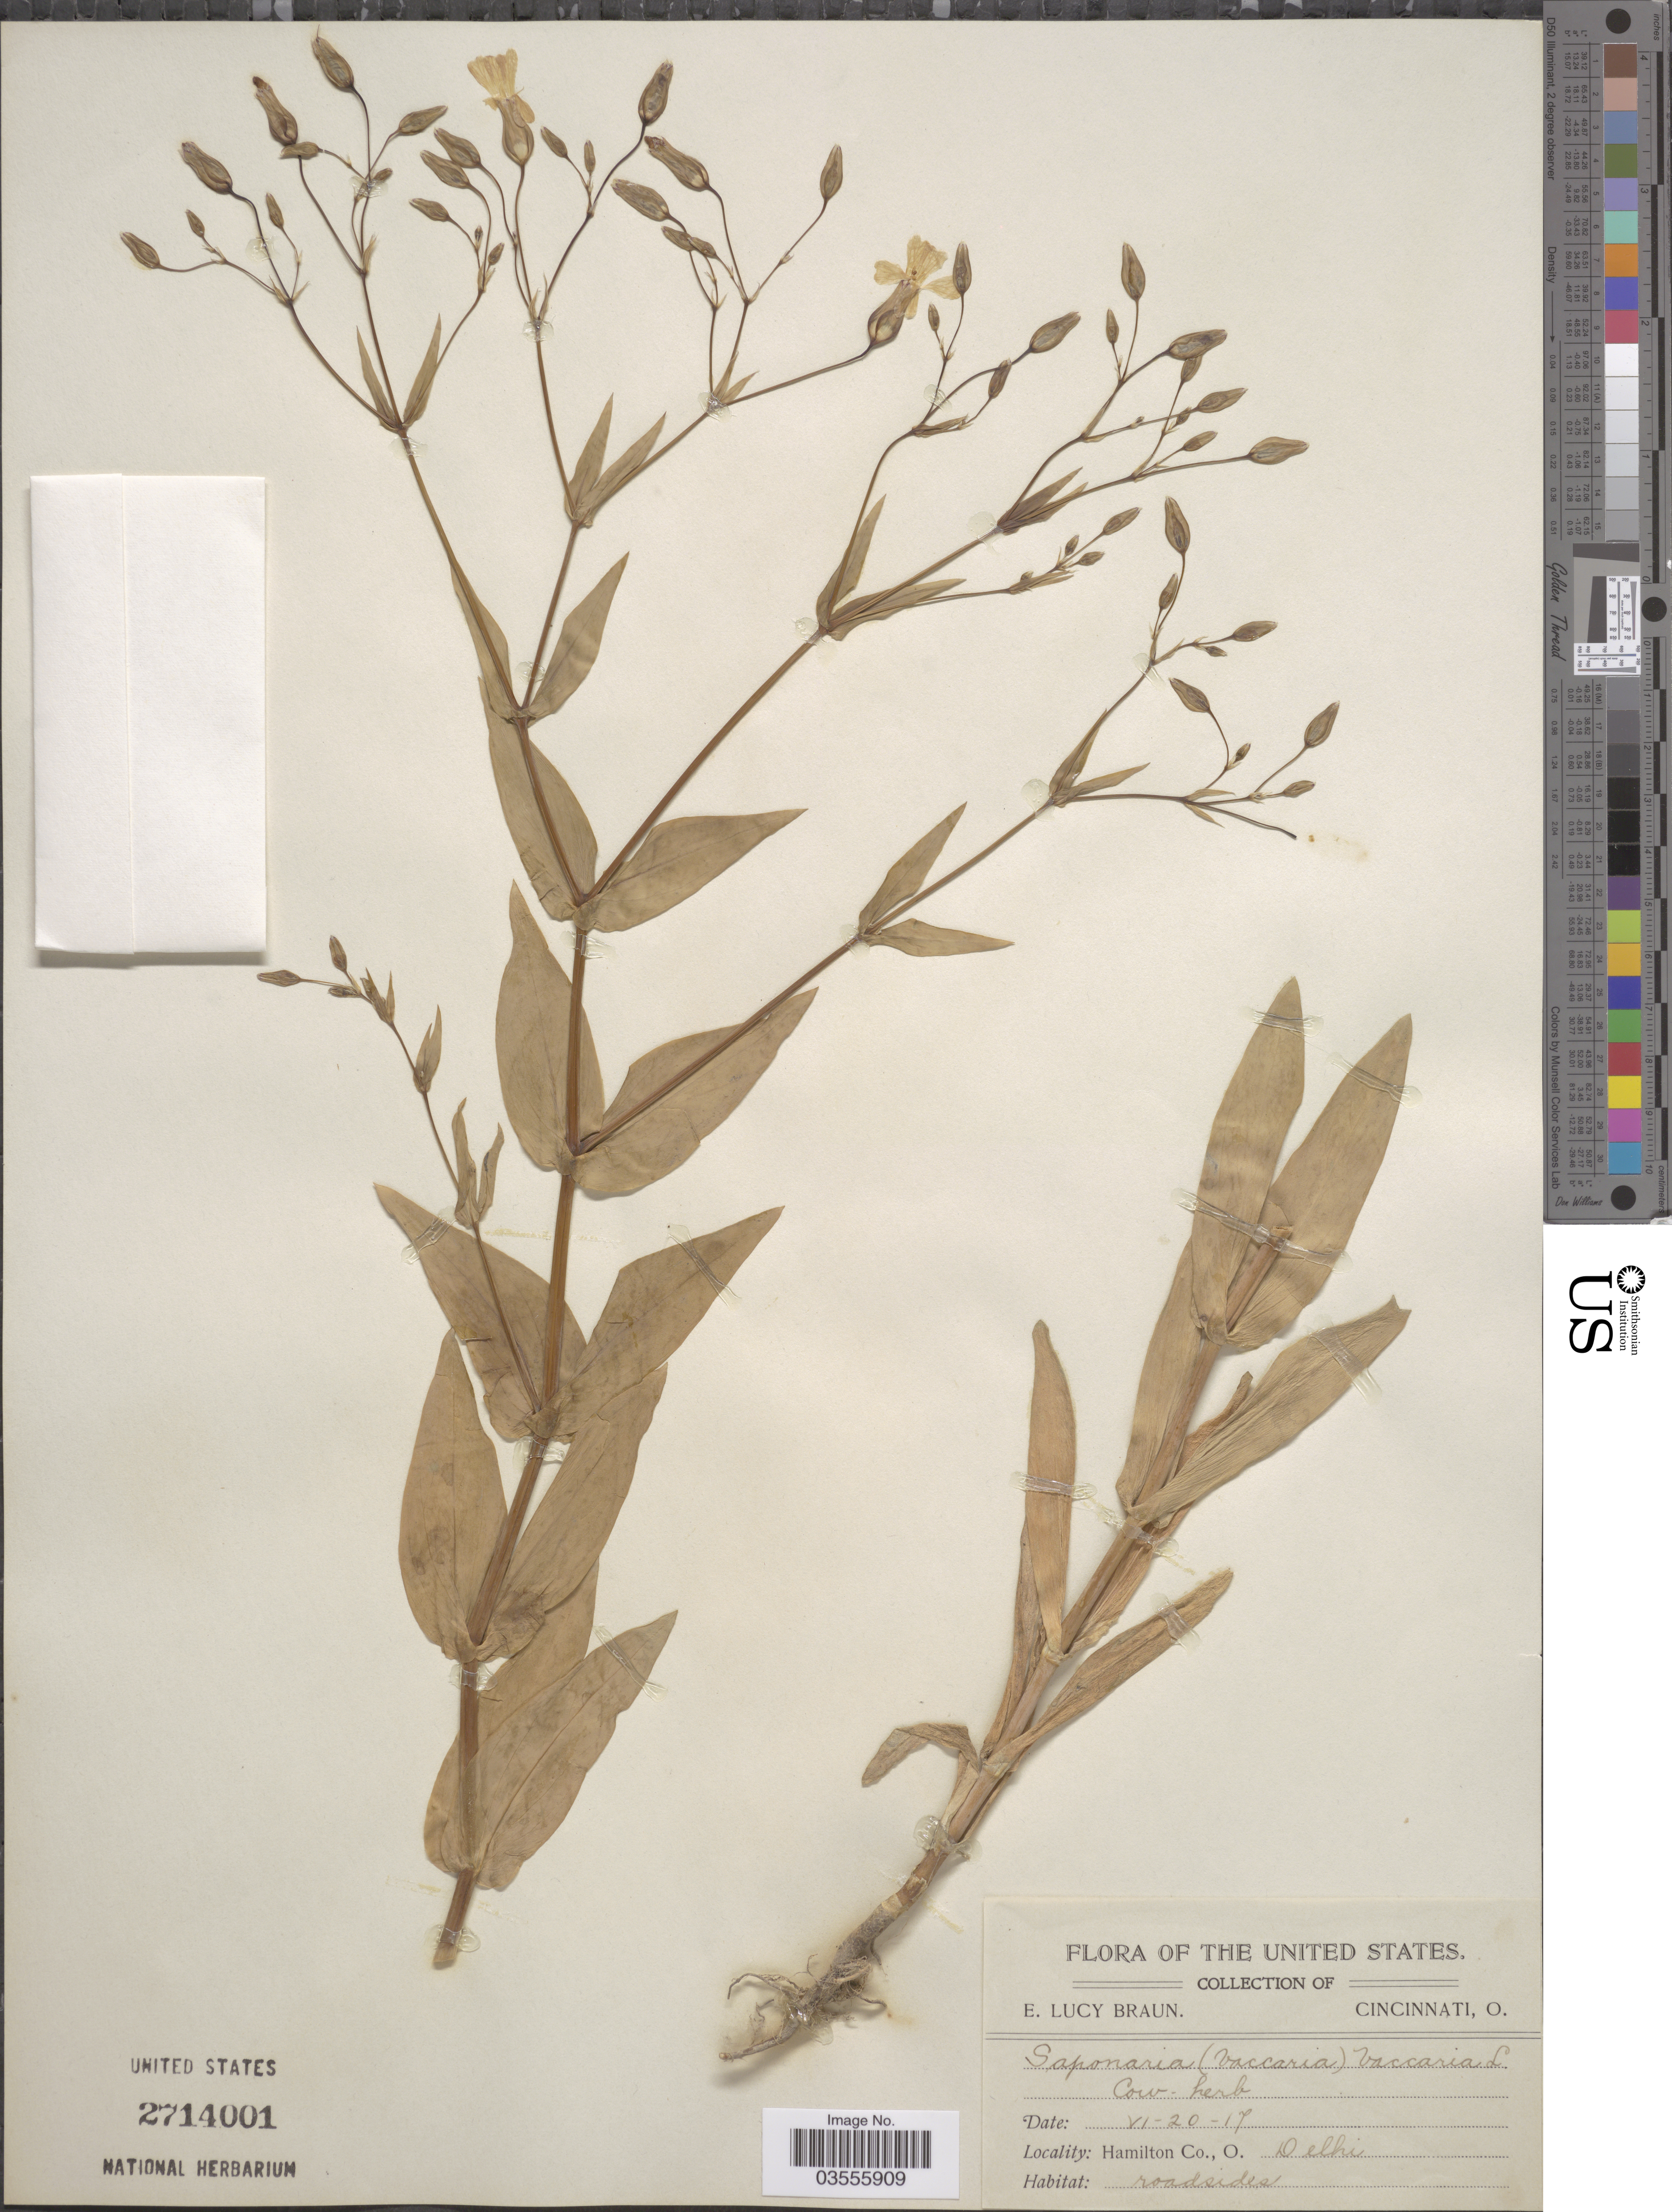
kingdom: Plantae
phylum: Tracheophyta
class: Magnoliopsida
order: Caryophyllales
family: Caryophyllaceae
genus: Gypsophila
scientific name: Gypsophila vaccaria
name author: (L.) Sm.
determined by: Strong, M. T., (US), Smithsonian Institution - National Museum of Natural History (UNITED STATES)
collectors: E. L. Braun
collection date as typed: Transcribed d/m/y: 20/6/17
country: United States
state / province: Ohio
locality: Hamilton Co. Delhi.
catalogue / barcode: US 2714001